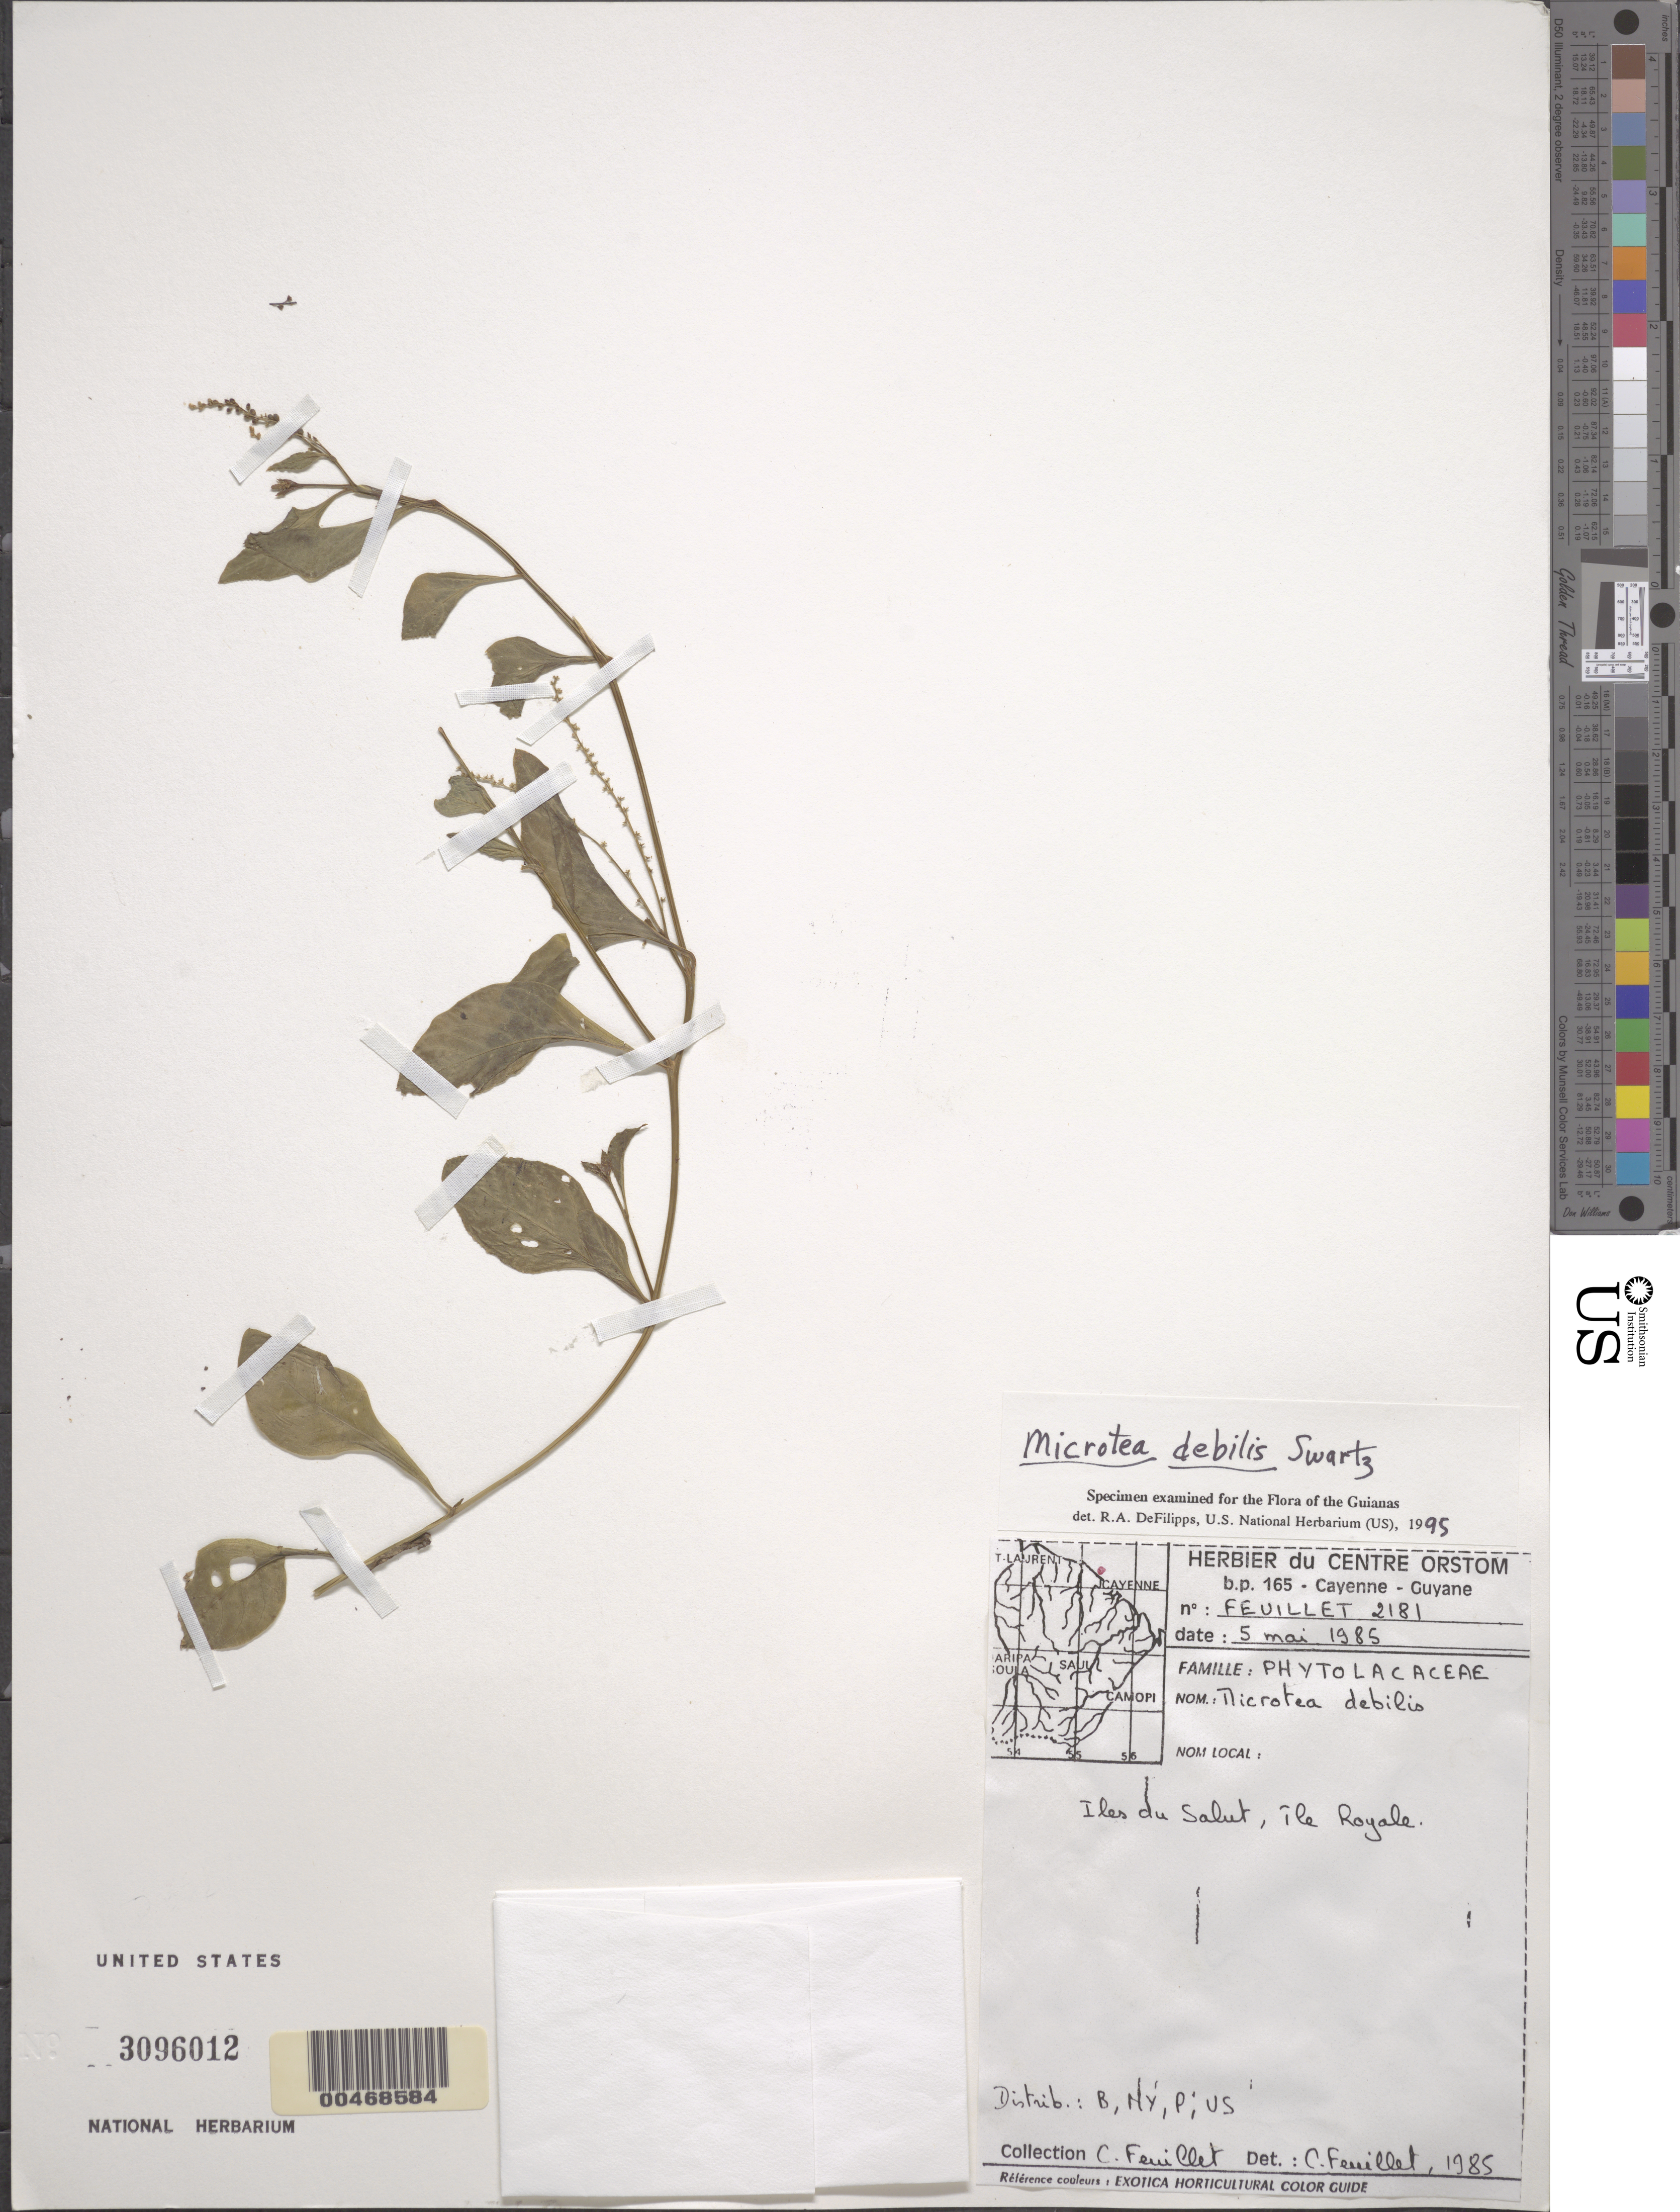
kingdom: Plantae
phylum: Tracheophyta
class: Magnoliopsida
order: Caryophyllales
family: Microteaceae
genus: Microtea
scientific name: Microtea debilis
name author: Sw.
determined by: DeFilipps, R. A.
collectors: C. Feuillet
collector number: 2181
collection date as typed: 05 May 1985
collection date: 1985-05-05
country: French Guiana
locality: Isles du Salut (Islands ca. 8 km from coast at Kourou), Ile Royale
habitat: Sea level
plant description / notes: CAY, US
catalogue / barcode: US 3096012